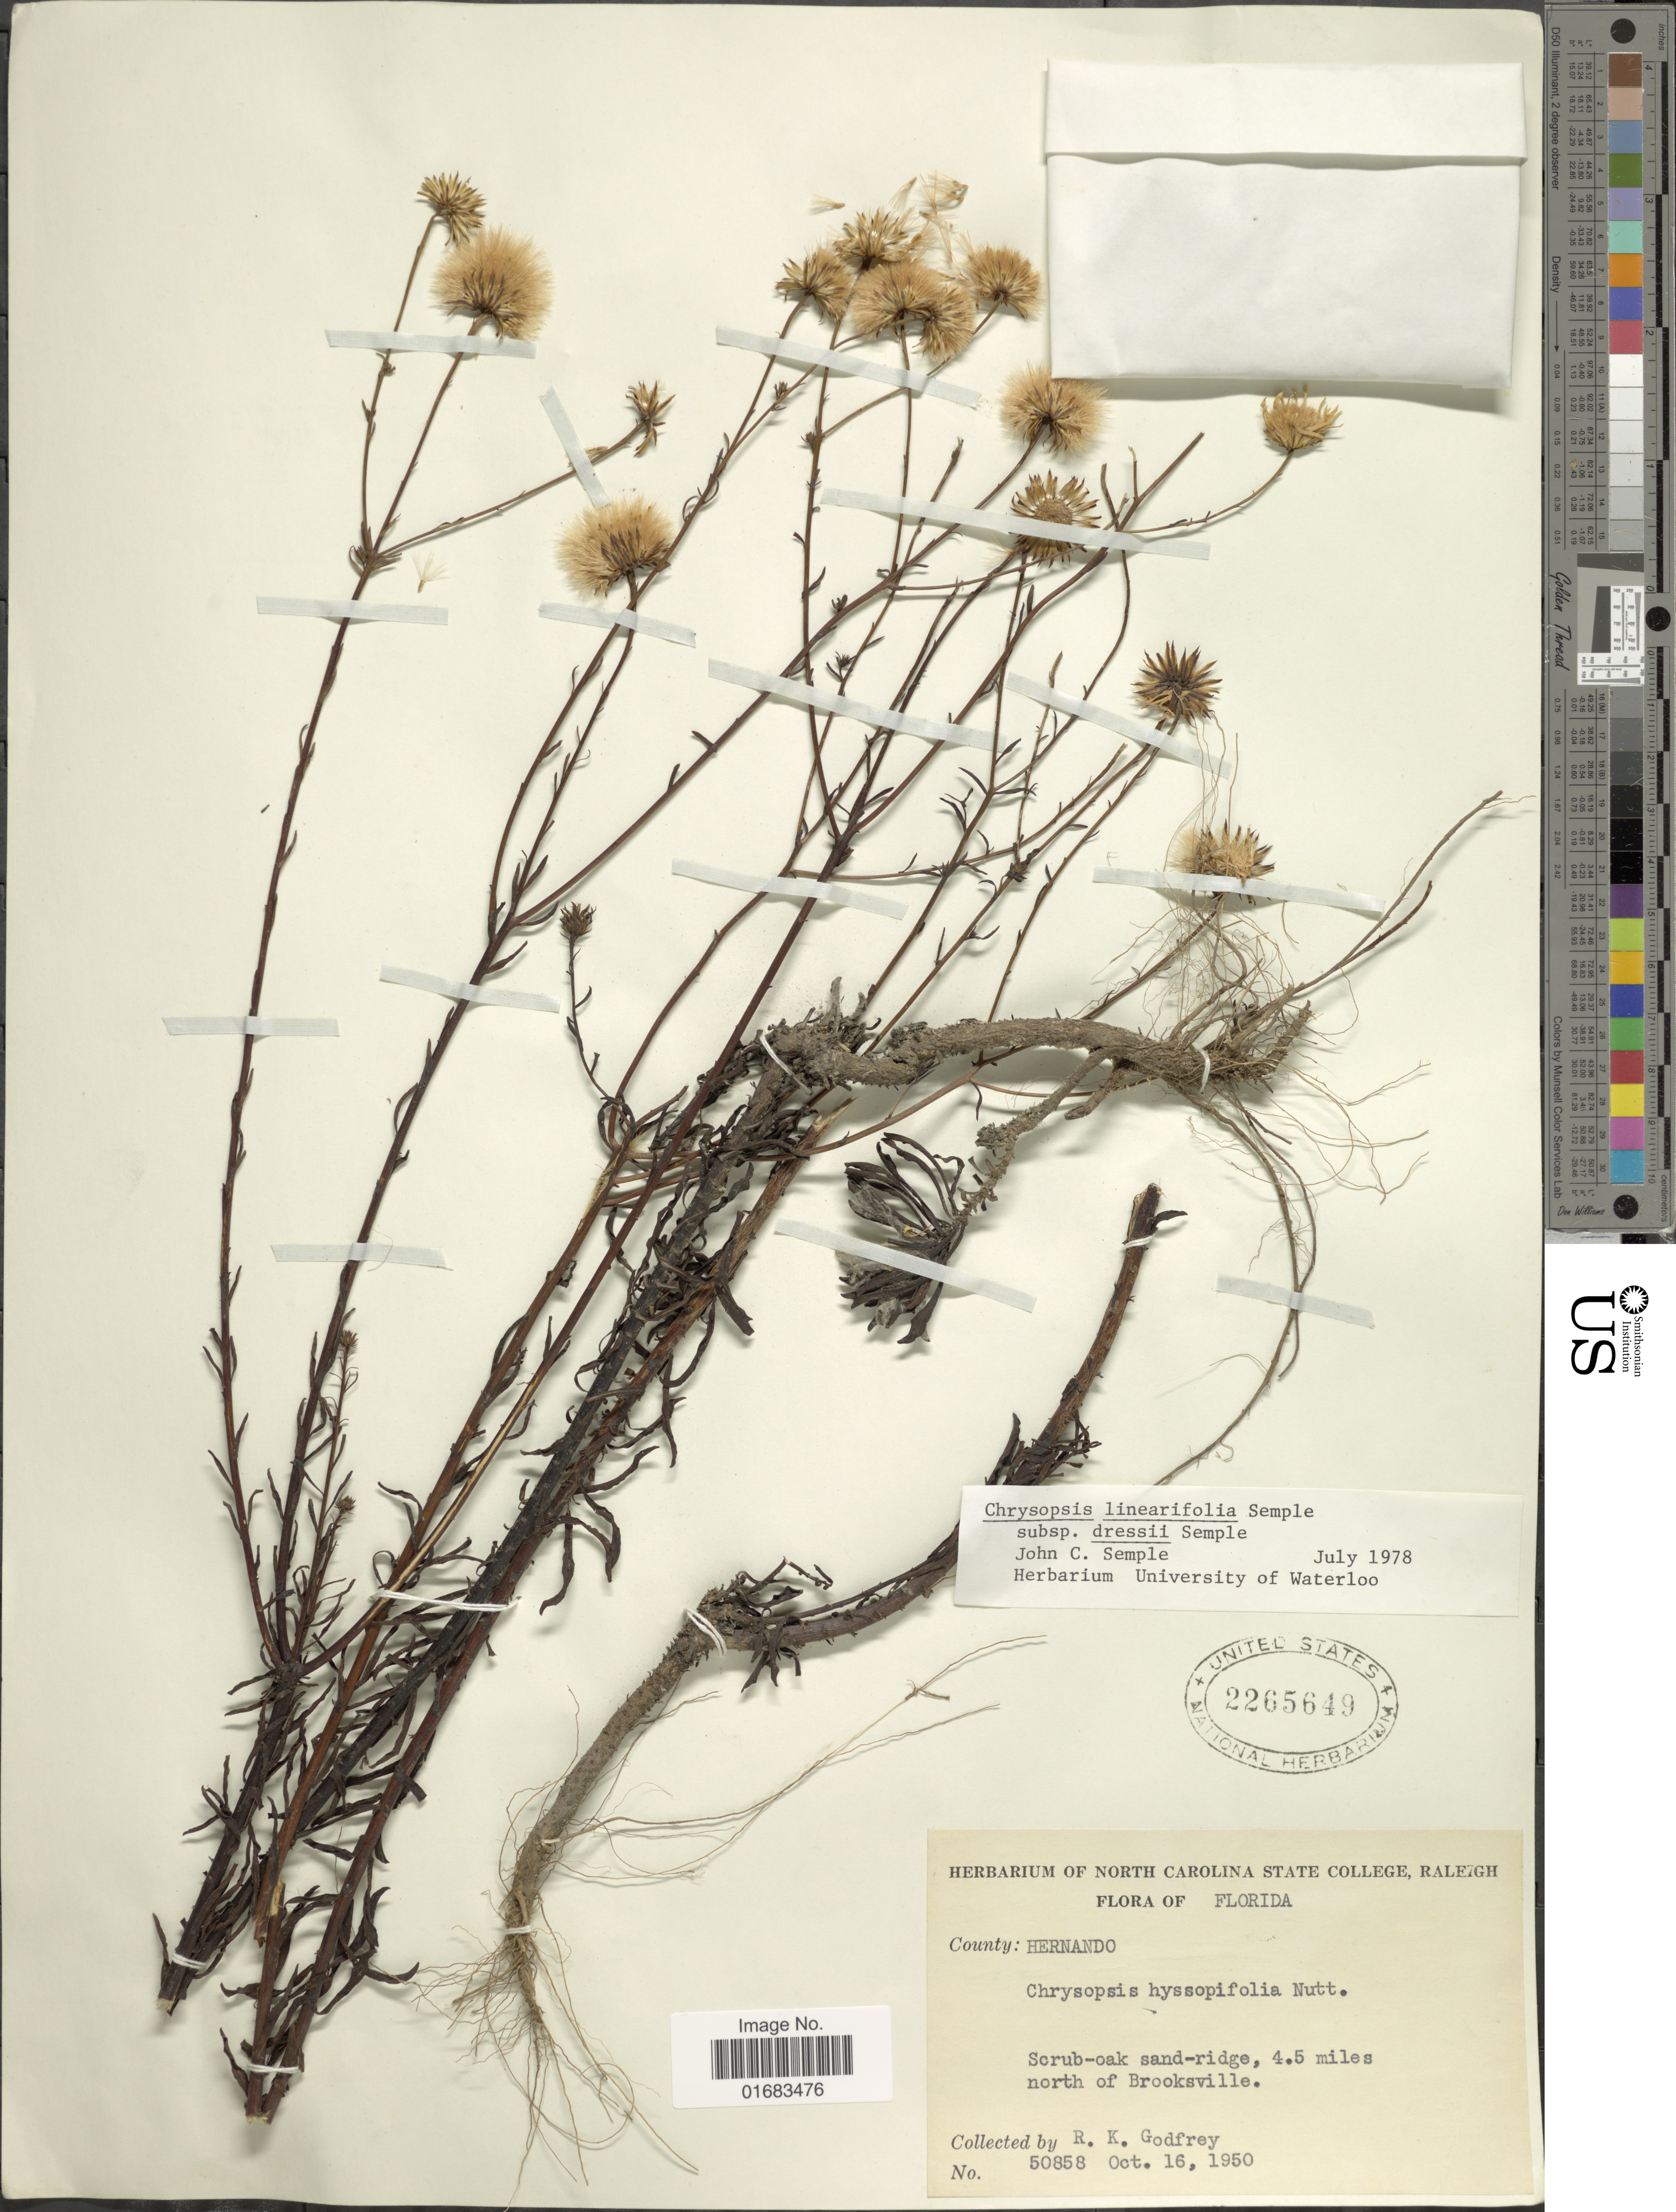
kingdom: Plantae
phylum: Tracheophyta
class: Magnoliopsida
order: Asterales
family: Asteraceae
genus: Chrysopsis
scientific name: Chrysopsis linearifolia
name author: Semple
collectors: R. K. Godfrey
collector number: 50858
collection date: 1950-10-16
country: United States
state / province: Florida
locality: County Hernando, scrub - oak sand - ridge, 4.5 miles north of Brooksville.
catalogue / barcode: US 2265649